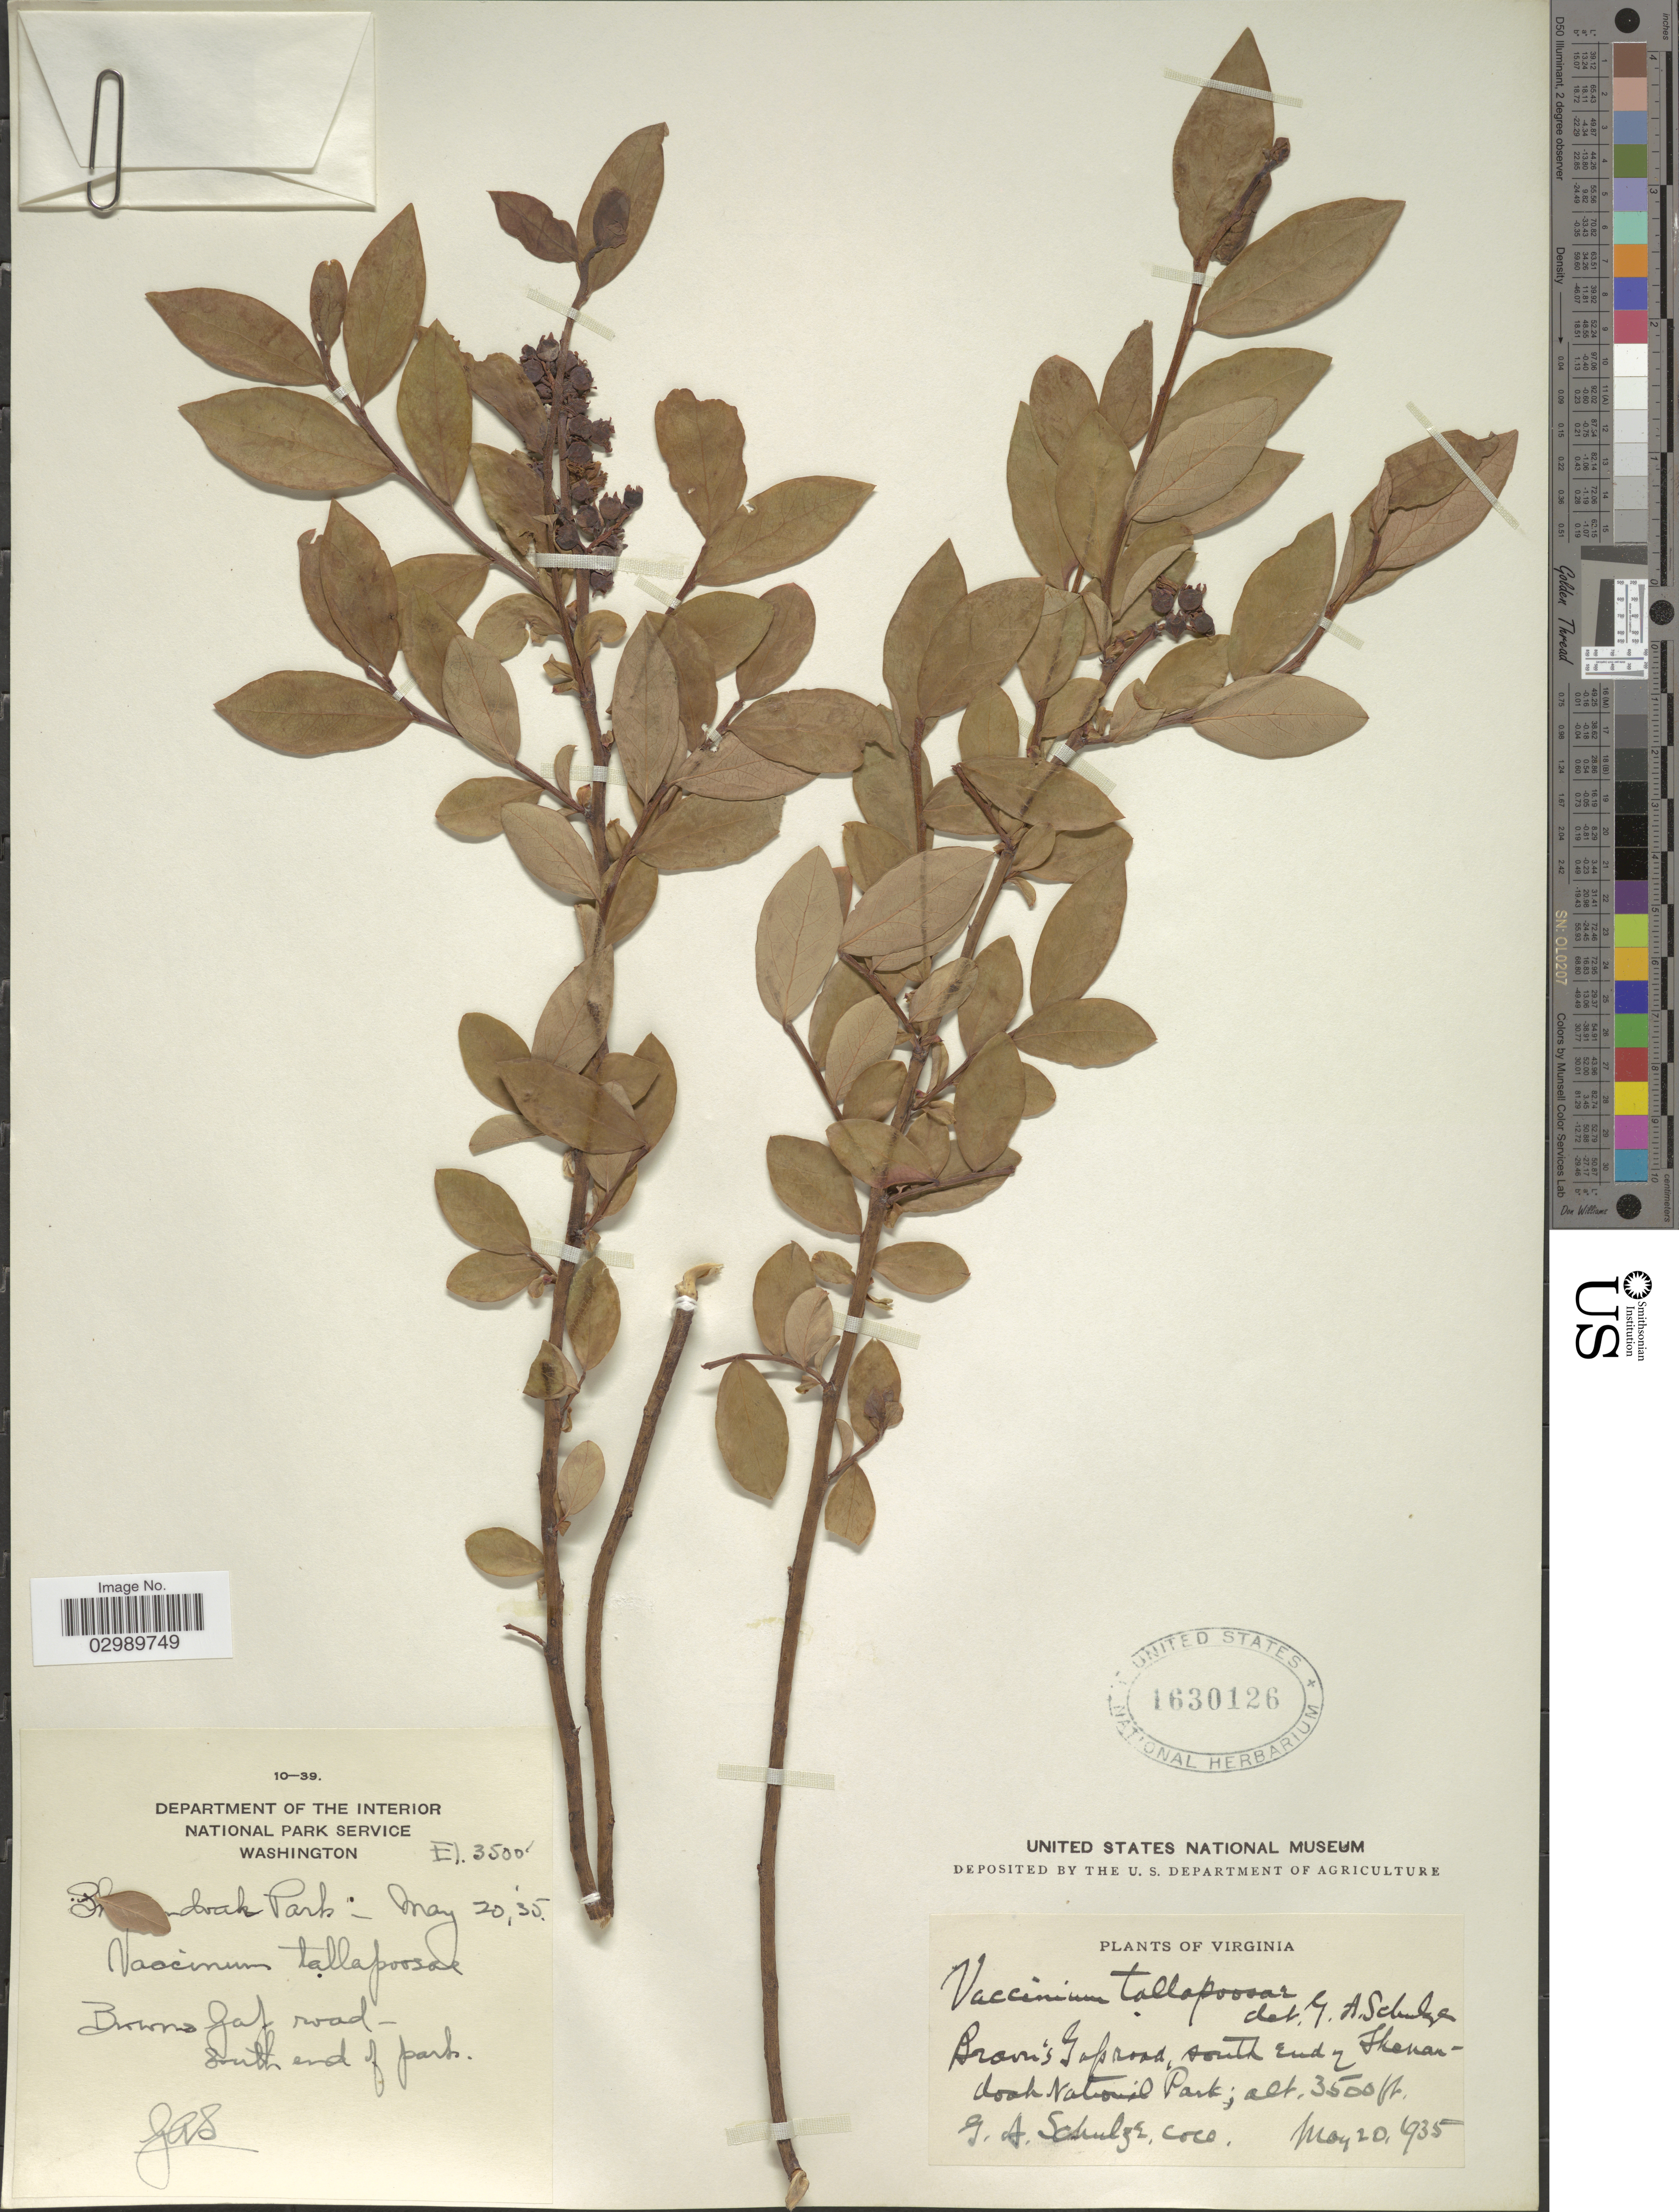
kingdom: Plantae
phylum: Tracheophyta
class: Magnoliopsida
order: Ericales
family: Ericaceae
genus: Vaccinium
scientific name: Vaccinium tallapusae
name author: (Coville ex Small) Uphof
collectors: G. A. Schulze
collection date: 1935-05-20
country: United States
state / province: Virginia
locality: Brown's Gap road, south end of Shenandoah National Park.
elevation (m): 1067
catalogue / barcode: US 1630126